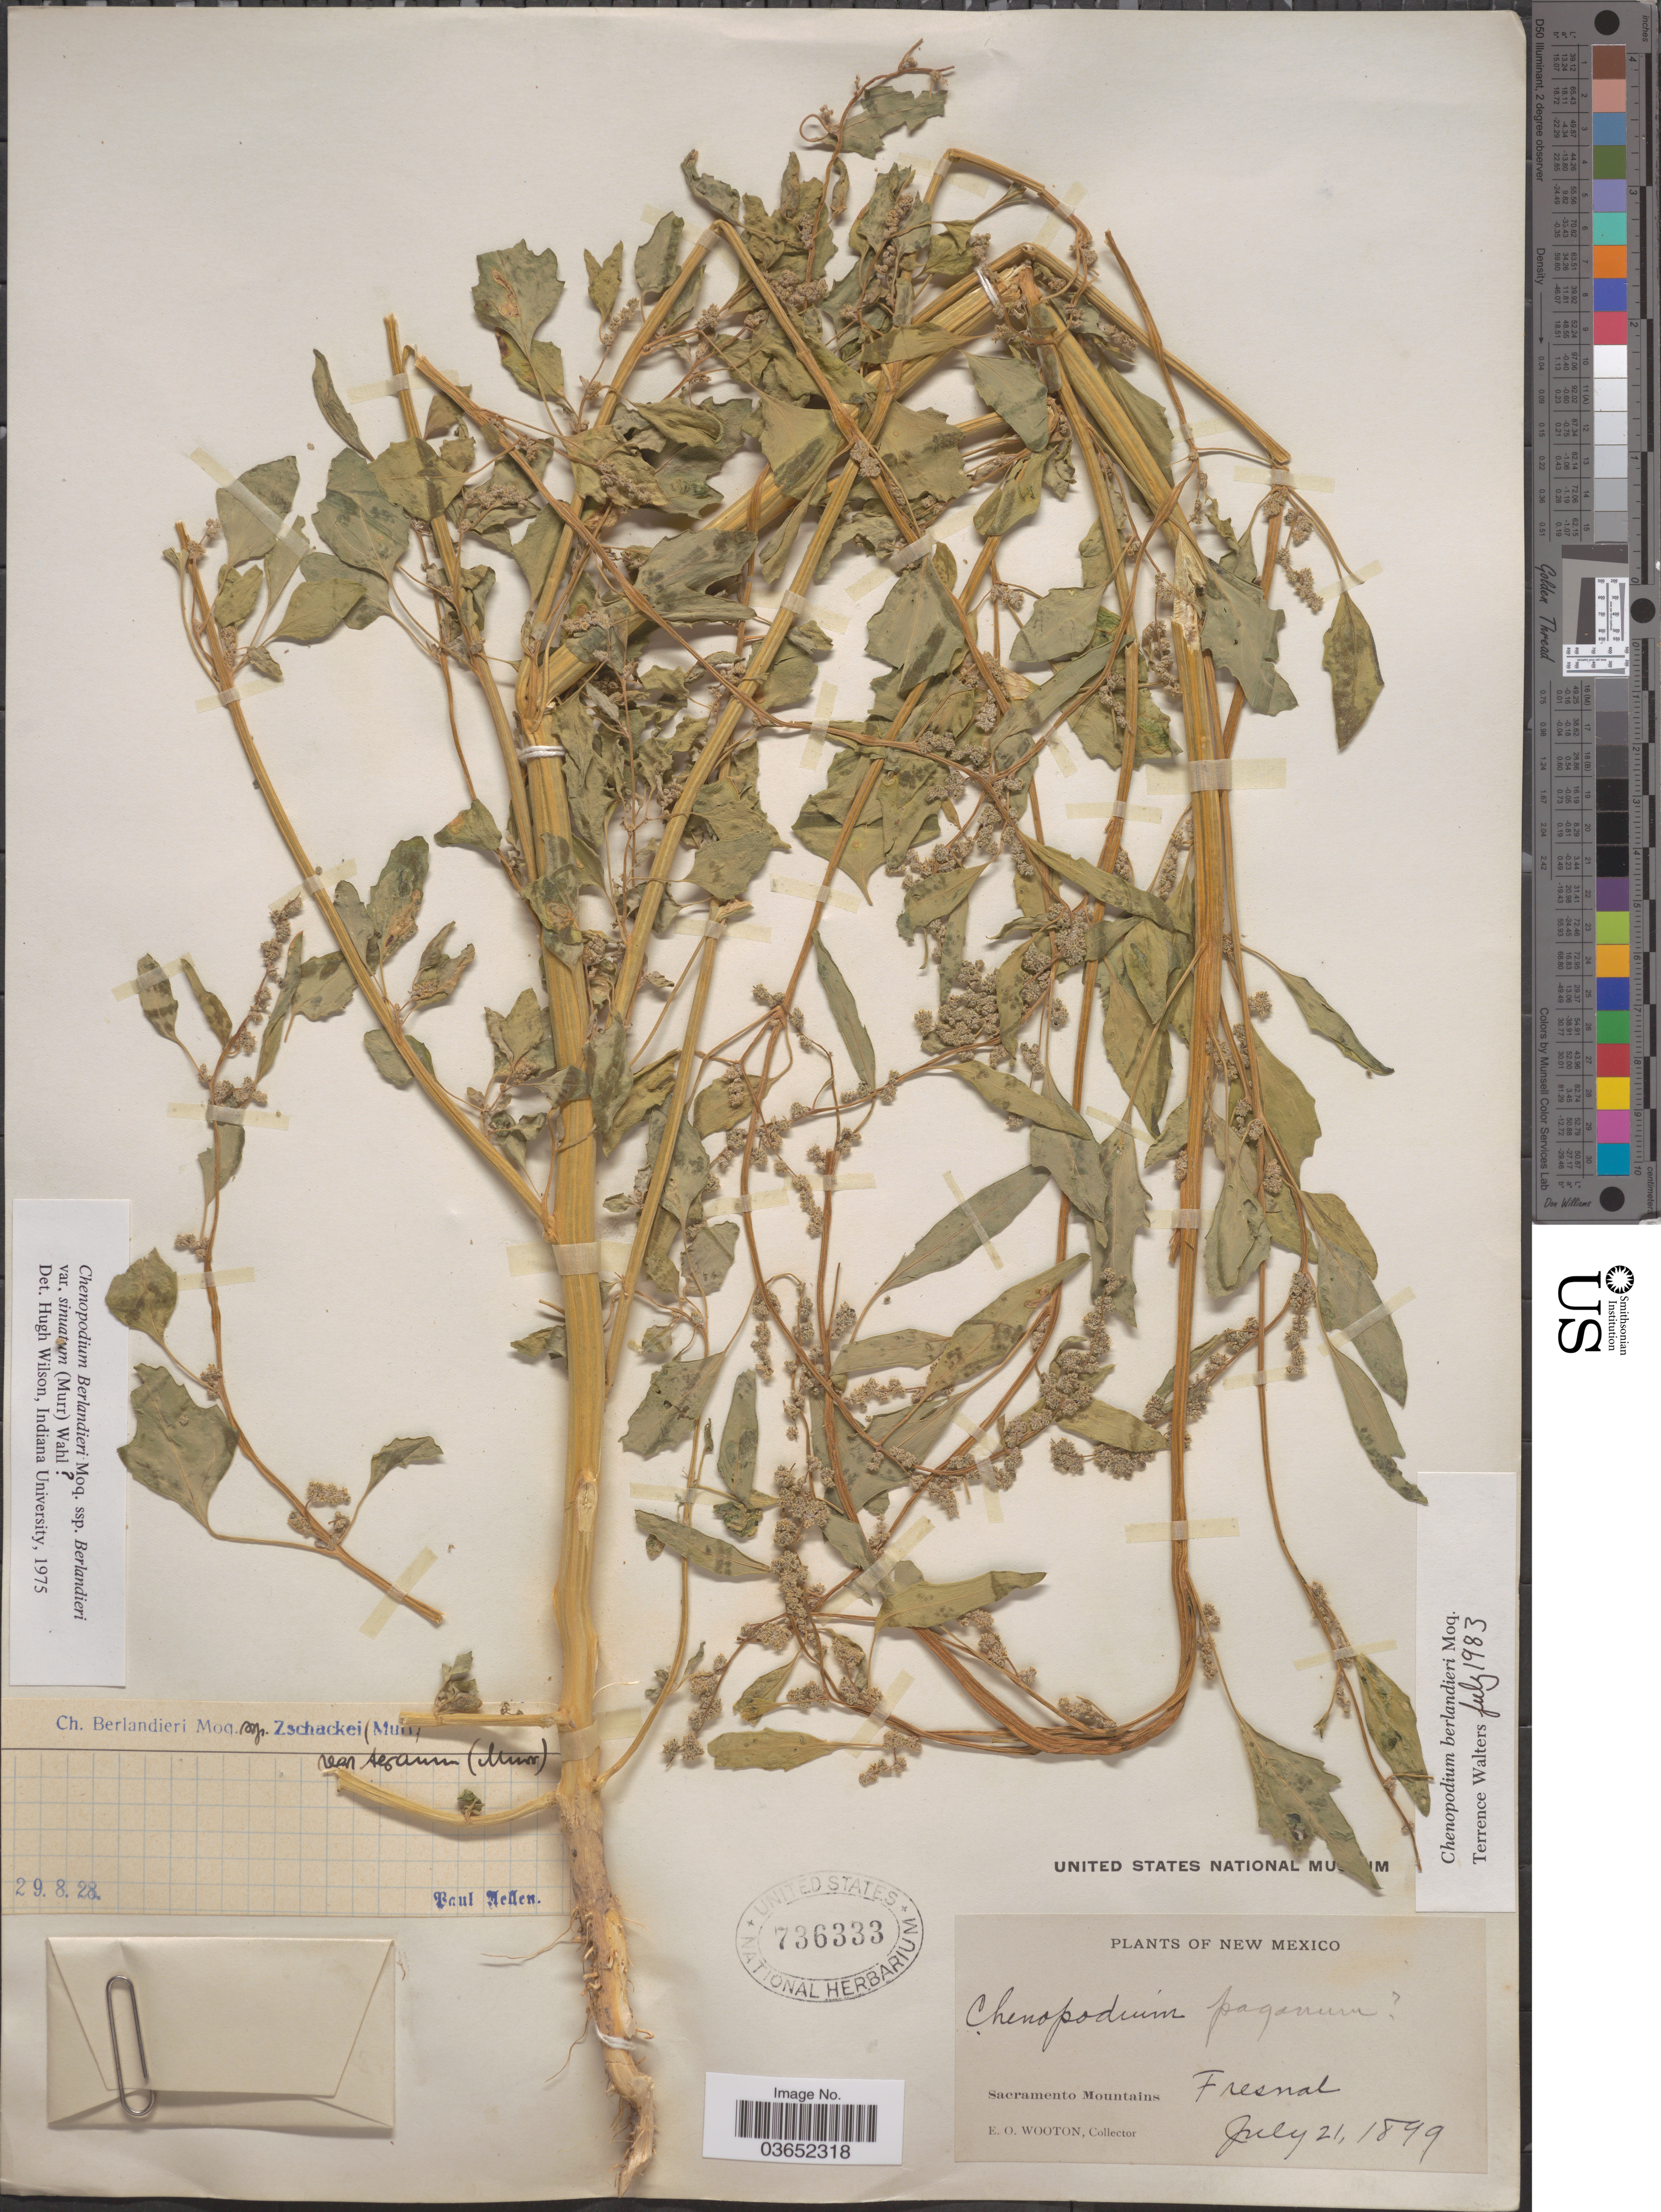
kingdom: Plantae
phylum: Tracheophyta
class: Magnoliopsida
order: Caryophyllales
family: Amaranthaceae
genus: Chenopodium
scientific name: Chenopodium berlandieri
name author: Moq.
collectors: E. O. Wooton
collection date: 1899-07-21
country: United States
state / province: New Mexico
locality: Sacramento Mountains, Fresnal.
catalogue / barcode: US 736333